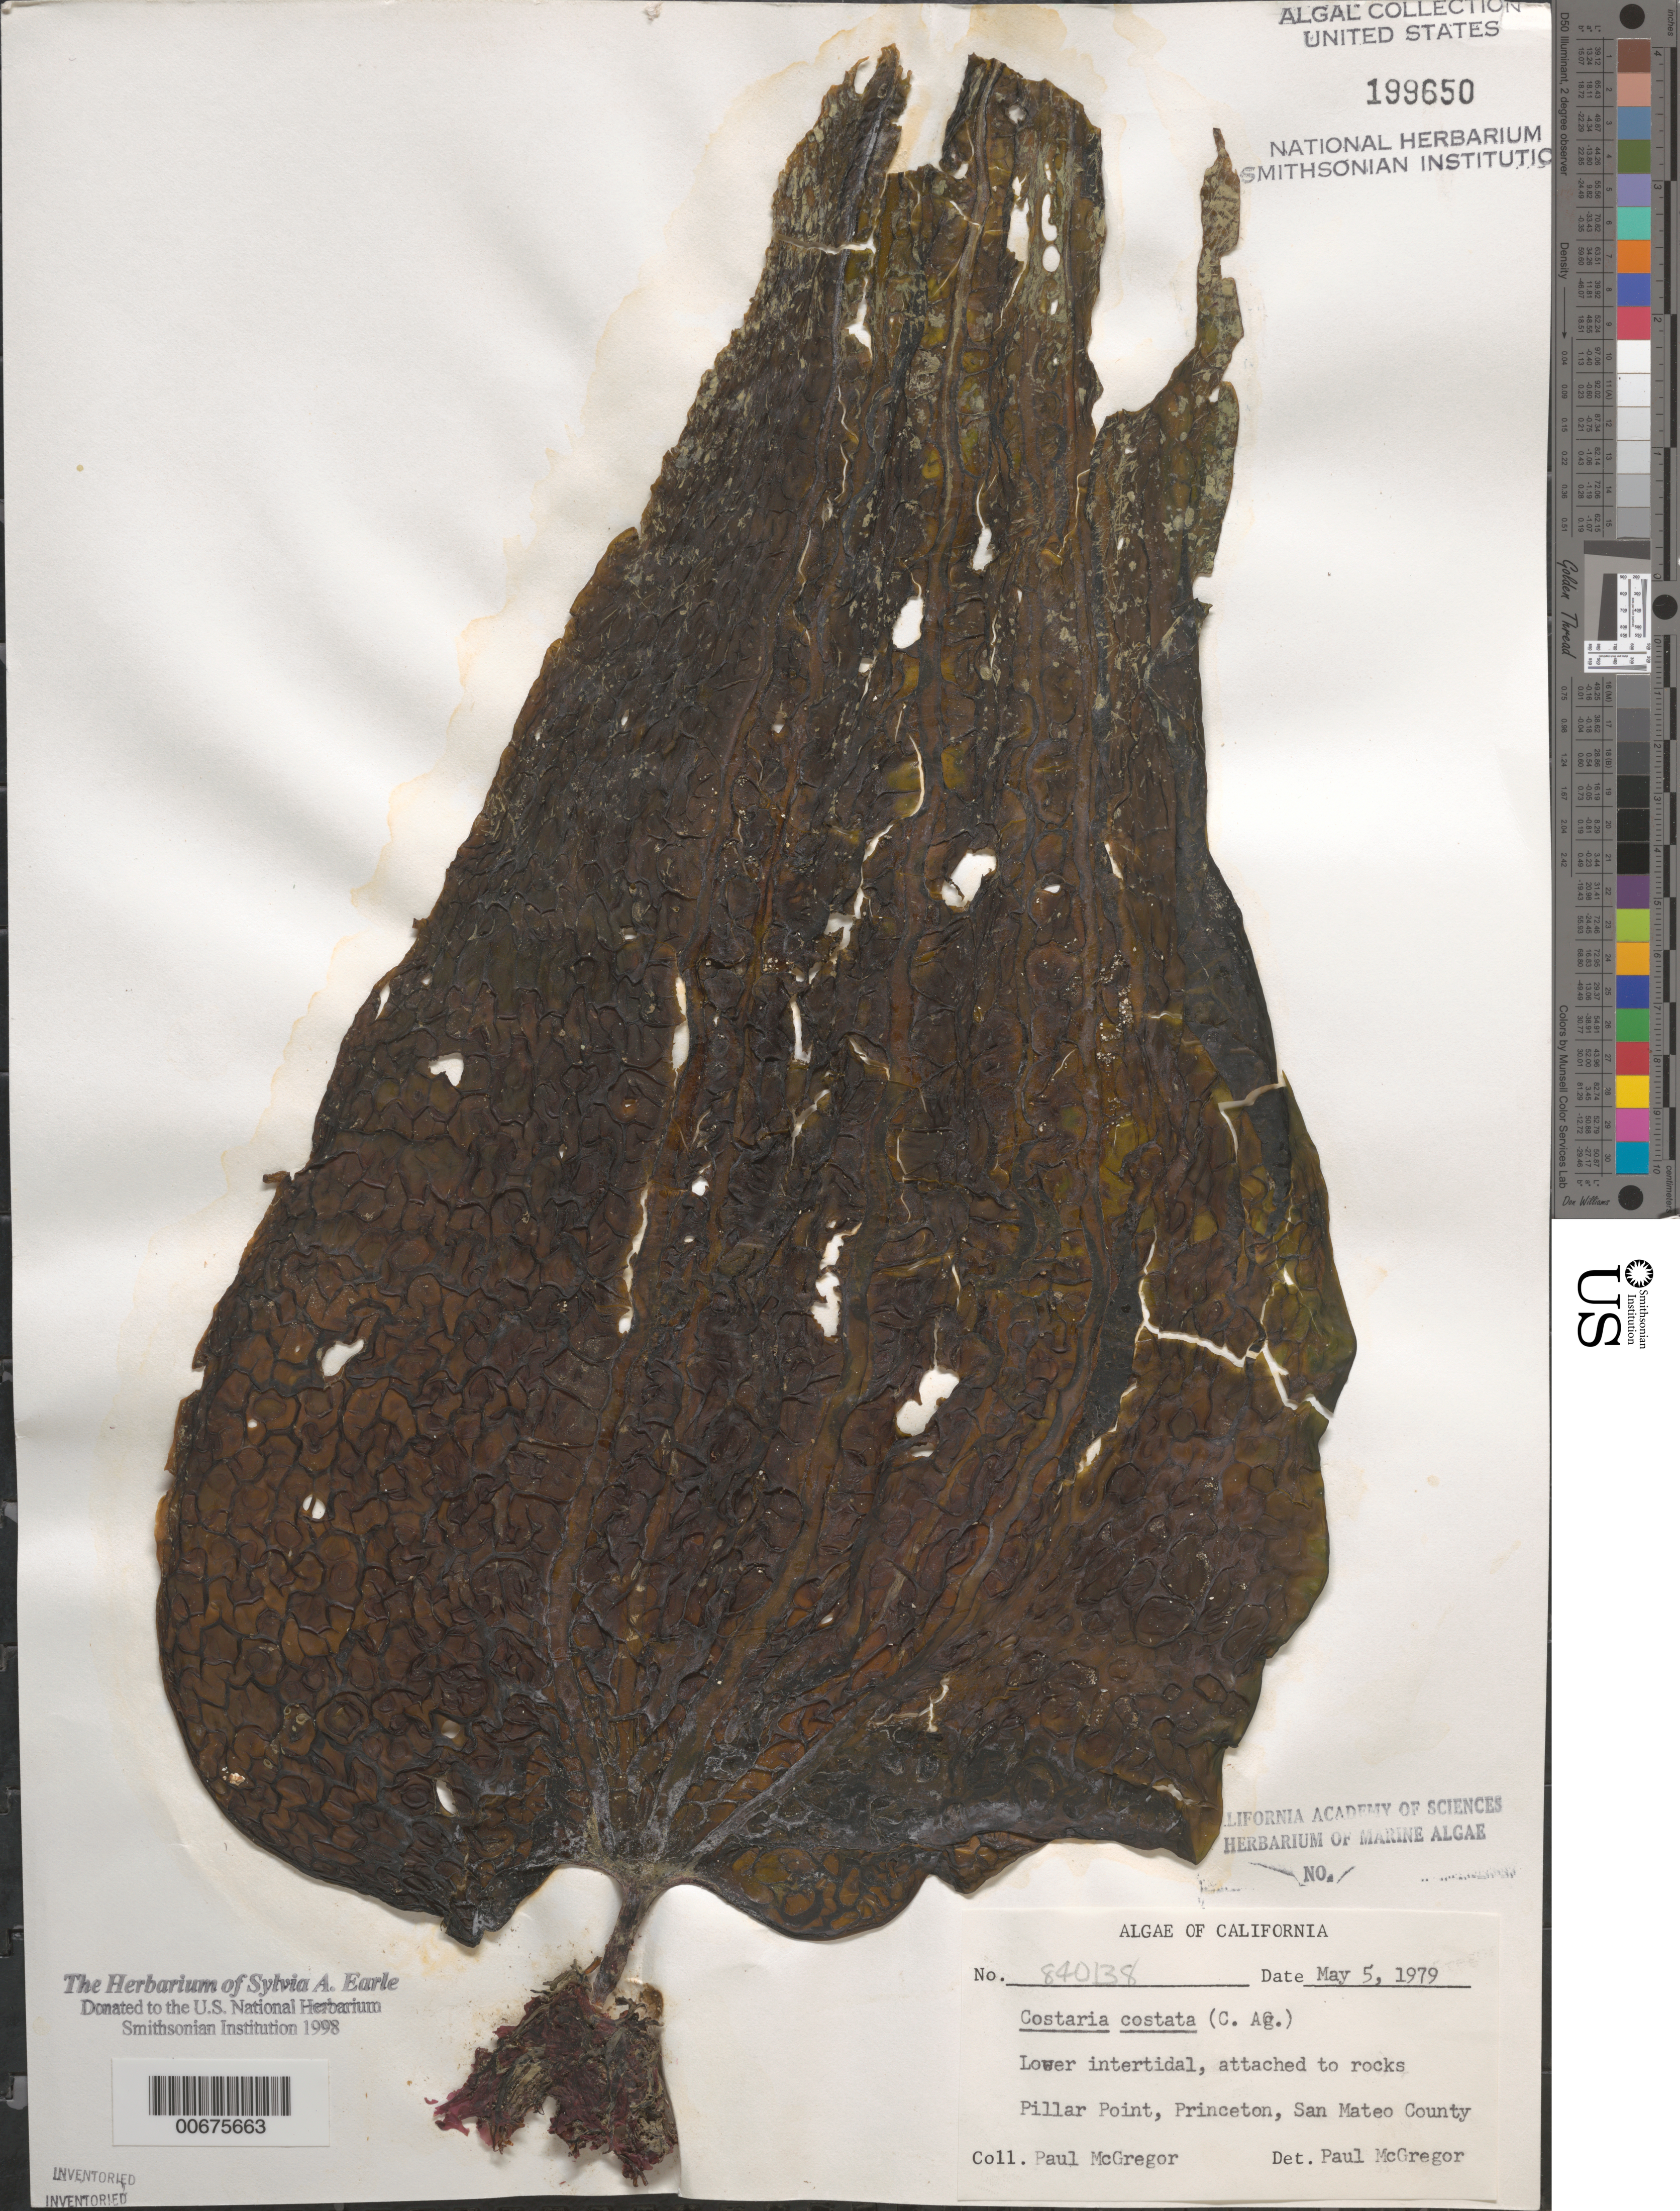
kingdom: Chromista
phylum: Ochrophyta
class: Phaeophyceae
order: Laminariales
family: Costariaceae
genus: Costaria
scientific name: Costaria costata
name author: (C. Agardh) D.A. Saunders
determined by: McGregor, Paul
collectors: P. McGregor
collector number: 840138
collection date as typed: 05 May 1979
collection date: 1979-05-05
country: United States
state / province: California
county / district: San Mateo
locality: Pillar Point, Princeton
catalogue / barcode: US 199650